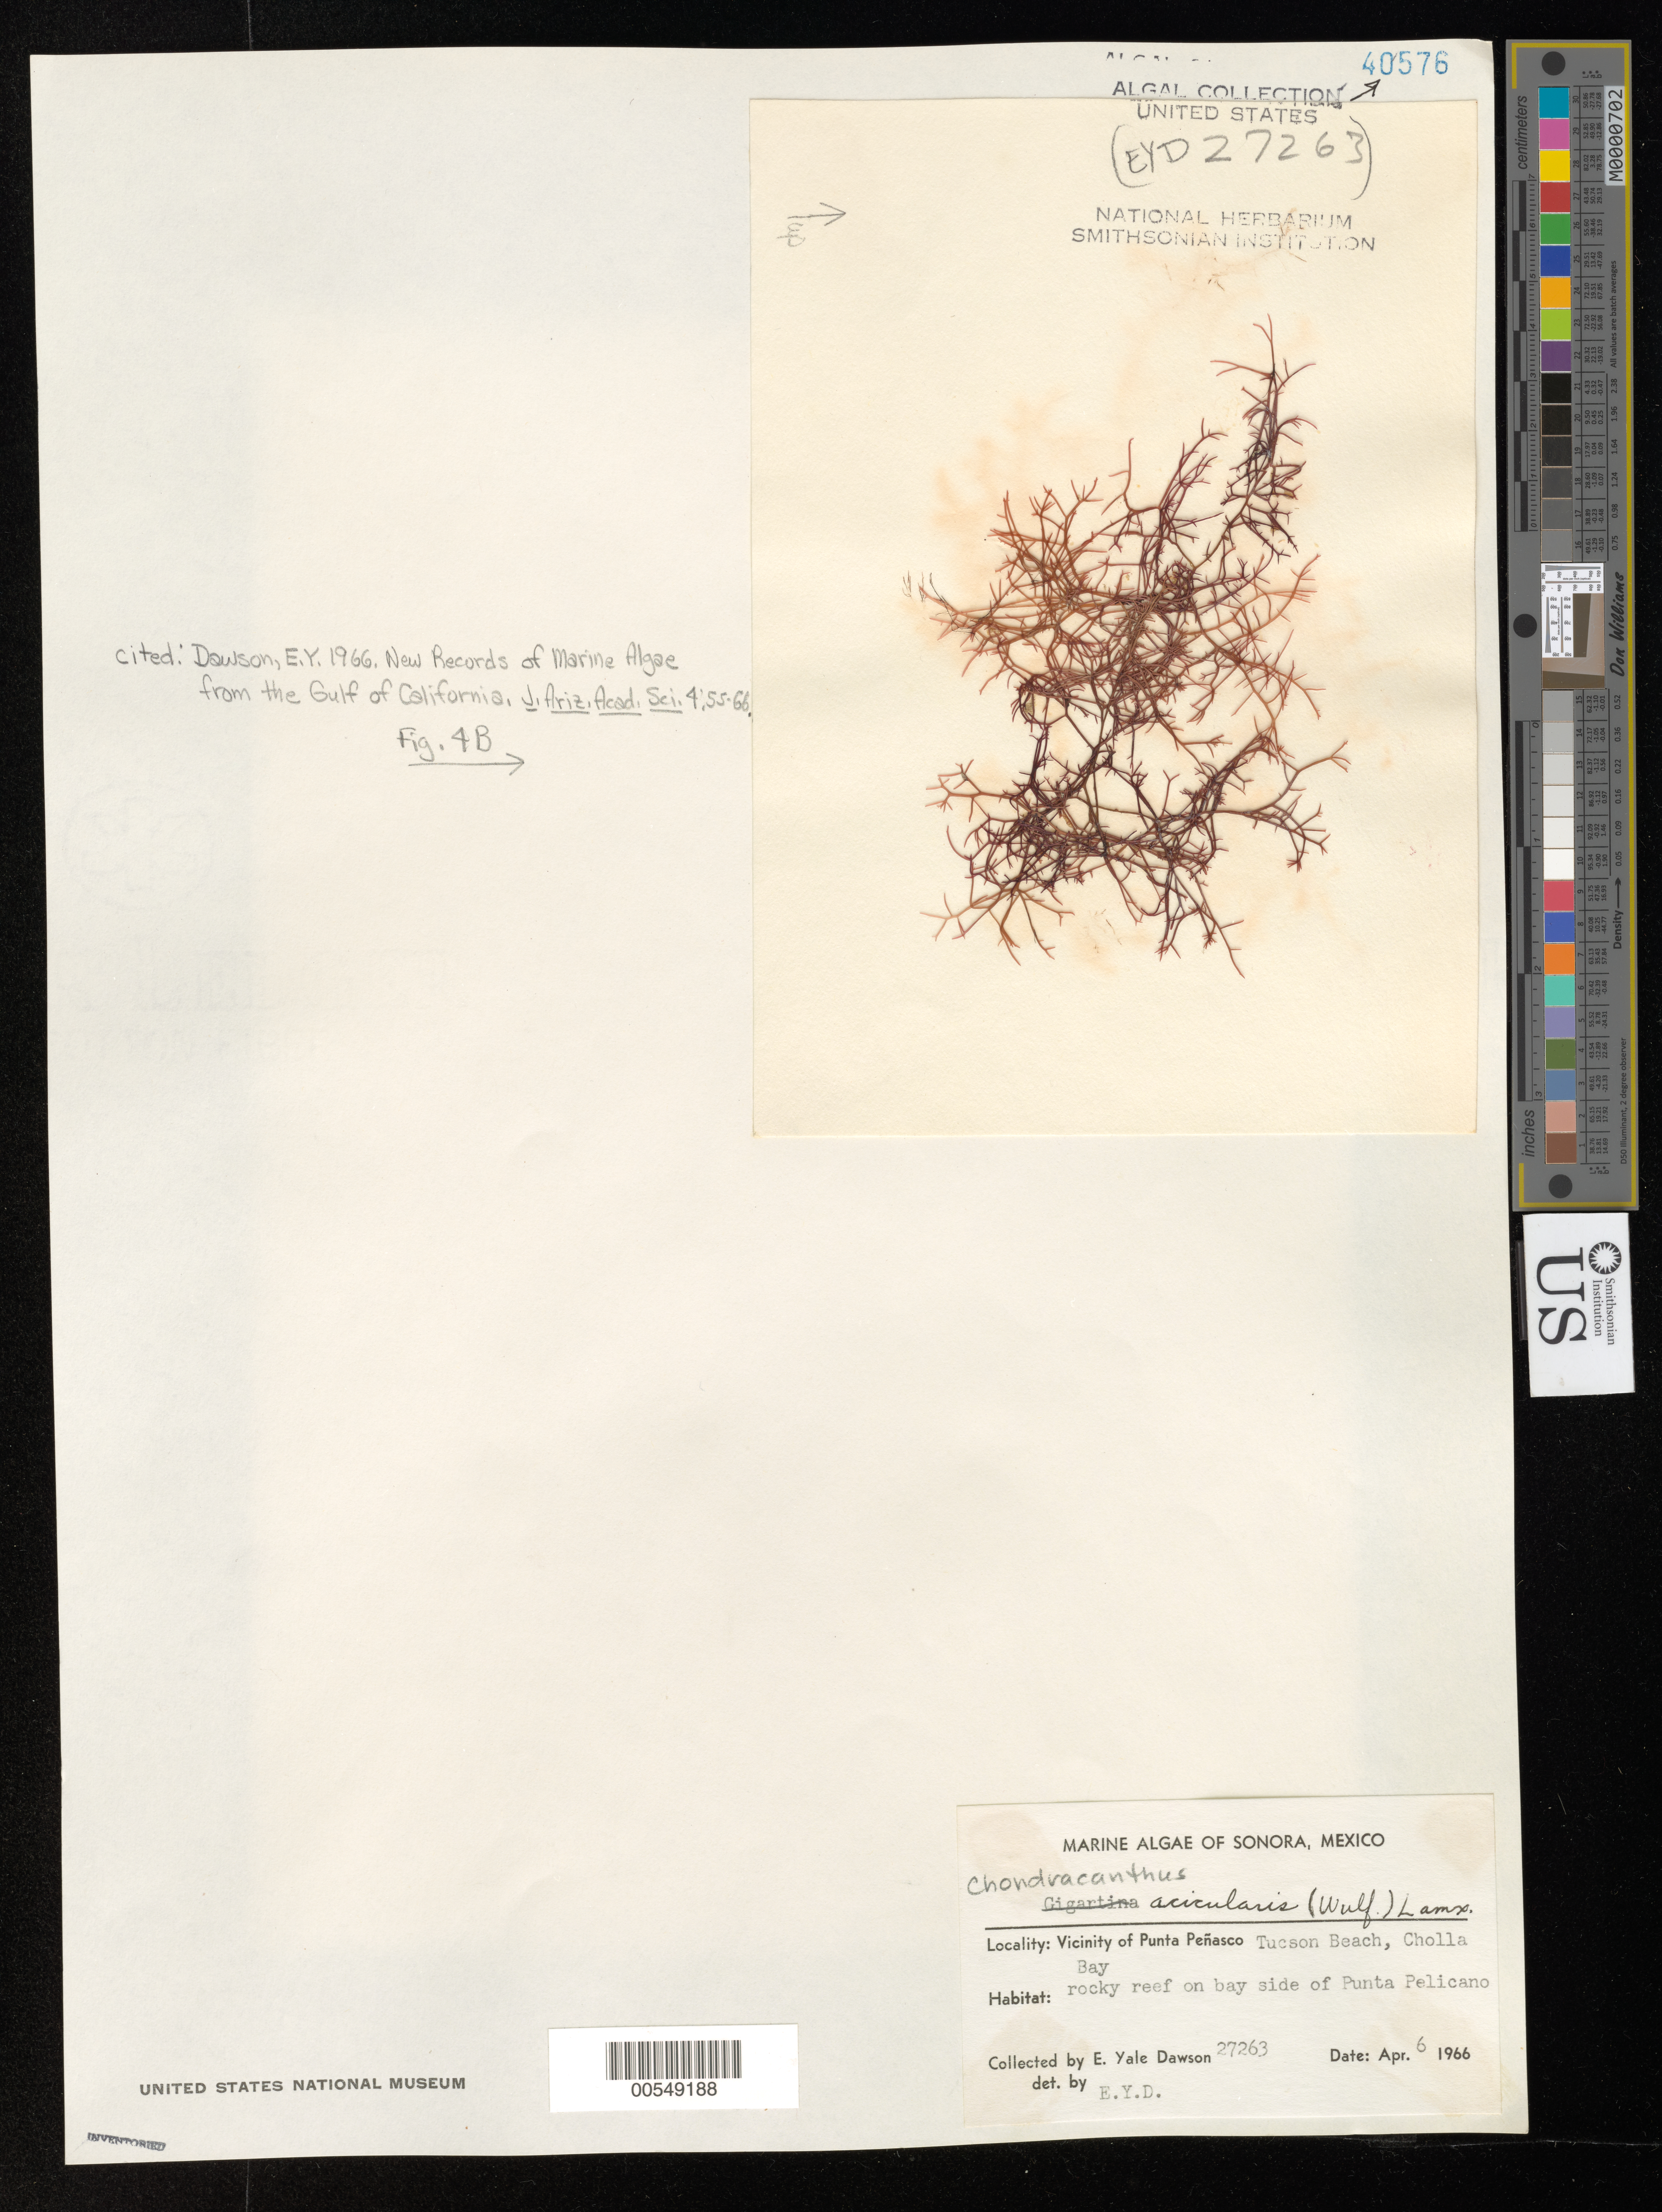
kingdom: Plantae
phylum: Rhodophyta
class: Florideophyceae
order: Gigartinales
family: Gigartinaceae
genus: Chondracanthus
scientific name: Chondracanthus acicularis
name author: (Roth) Fredericq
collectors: E. Y. Dawson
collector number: EYD 27263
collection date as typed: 06 Apr 1966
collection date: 1966-04-06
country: Mexico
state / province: Sonora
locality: Cholla Bay, Tucson Beach, Punta Pelicano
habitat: rocky reef on bay side.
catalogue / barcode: US 40576